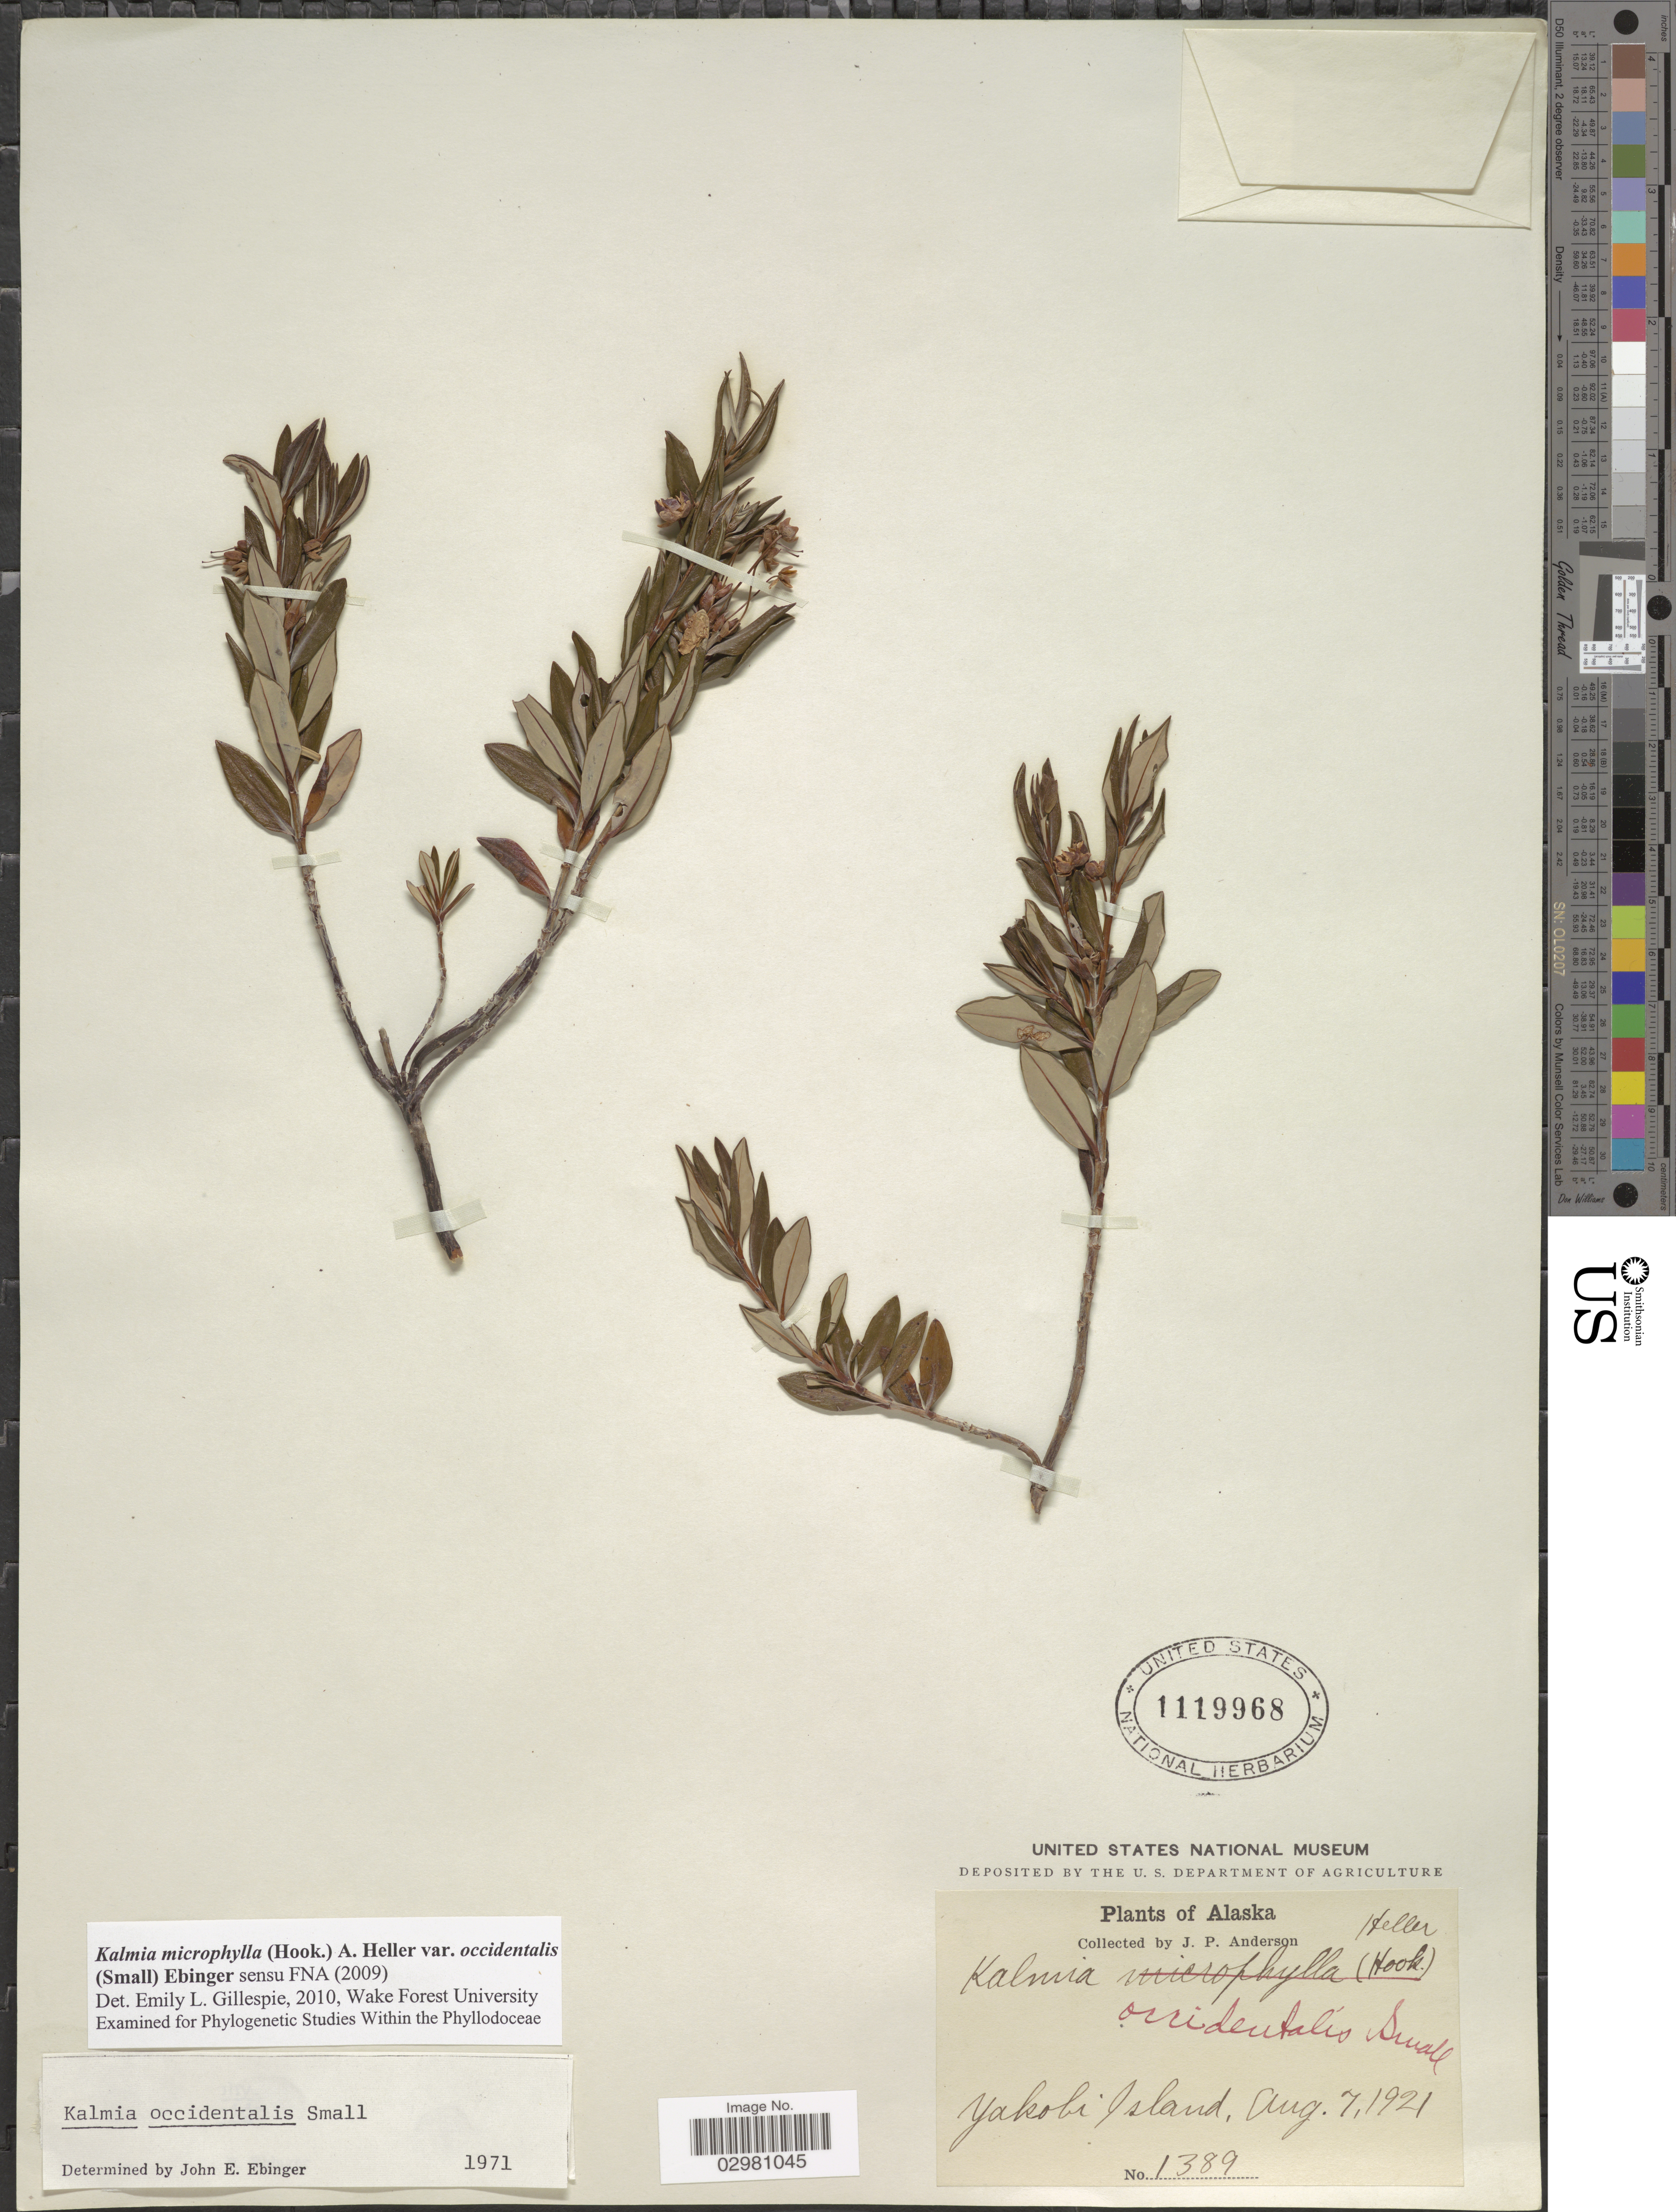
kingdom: Plantae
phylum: Tracheophyta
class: Magnoliopsida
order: Ericales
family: Ericaceae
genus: Kalmia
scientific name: Kalmia microphylla var. occidentalis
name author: (Small) Ebinger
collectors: J. P. Anderson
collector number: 1389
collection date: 1921-08-07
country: United States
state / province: Alaska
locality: Yakobi Island.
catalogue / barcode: US 1119968